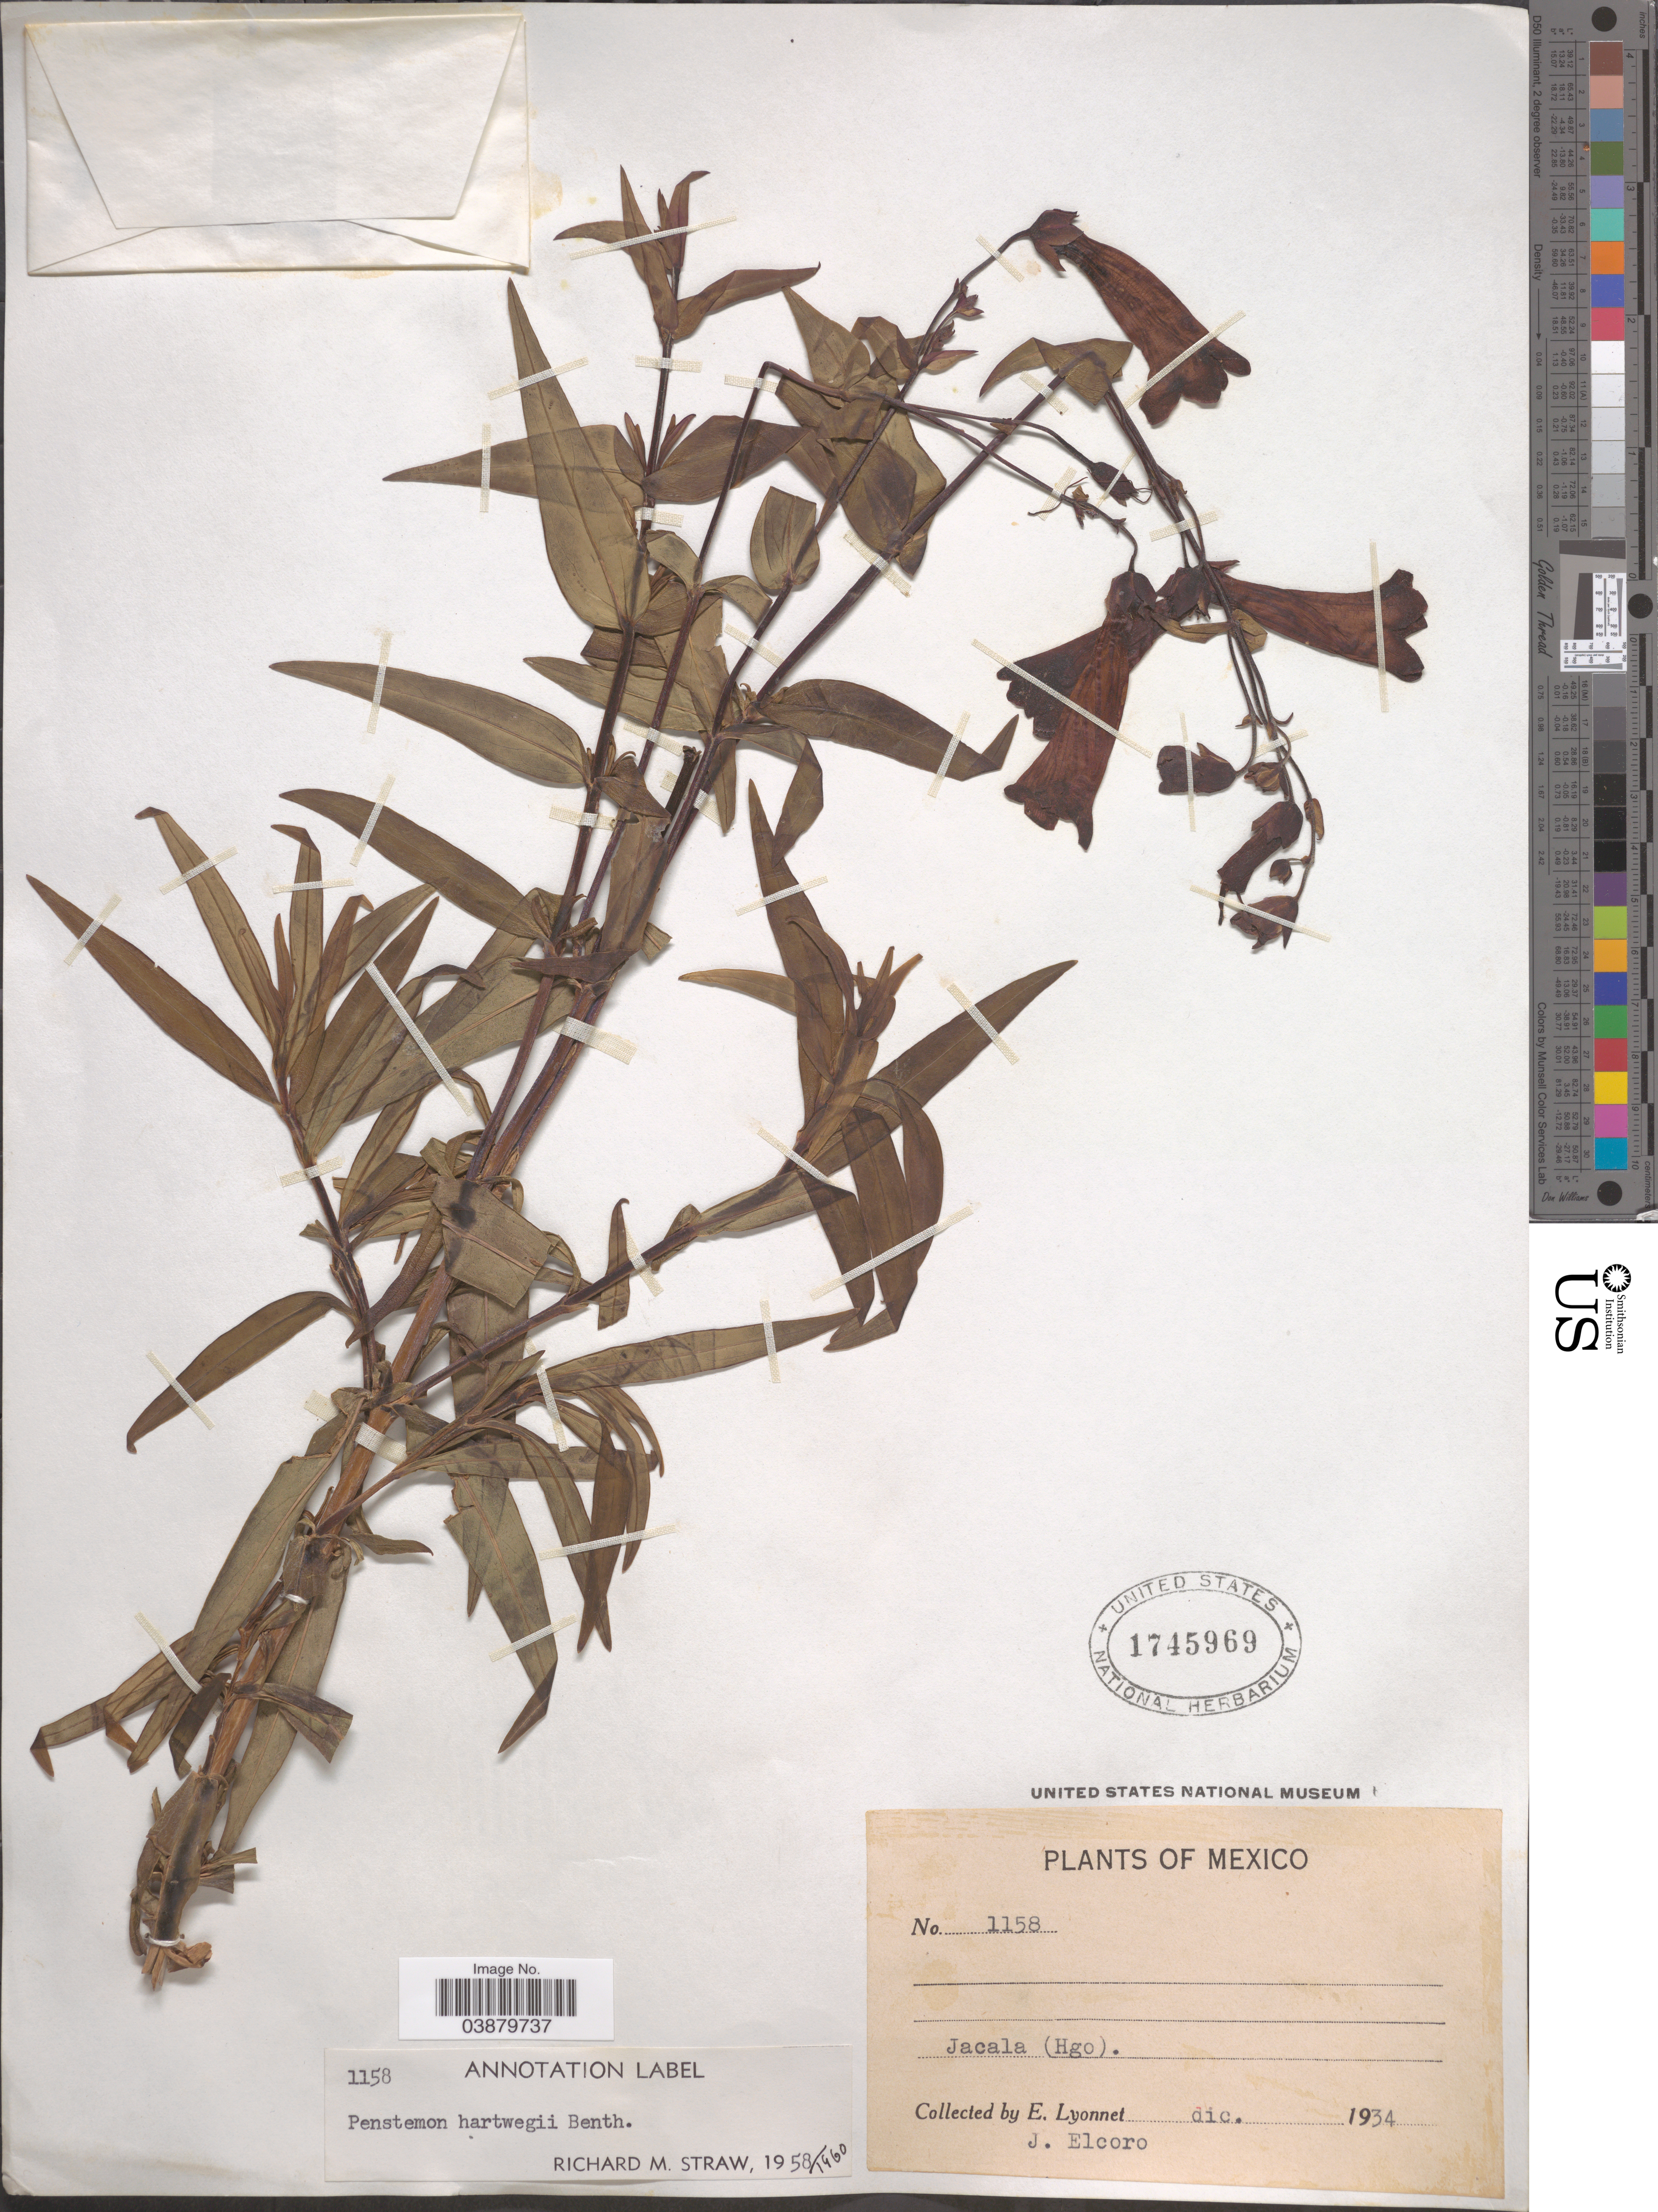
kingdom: Plantae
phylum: Tracheophyta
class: Magnoliopsida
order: Lamiales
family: Plantaginaceae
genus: Penstemon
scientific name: Penstemon hartwegi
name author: Benth.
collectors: E. Lyonnet & J. Elcoro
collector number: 1158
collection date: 1934-12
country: Mexico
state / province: Hidalgo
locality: Jacala.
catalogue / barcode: US 1745969